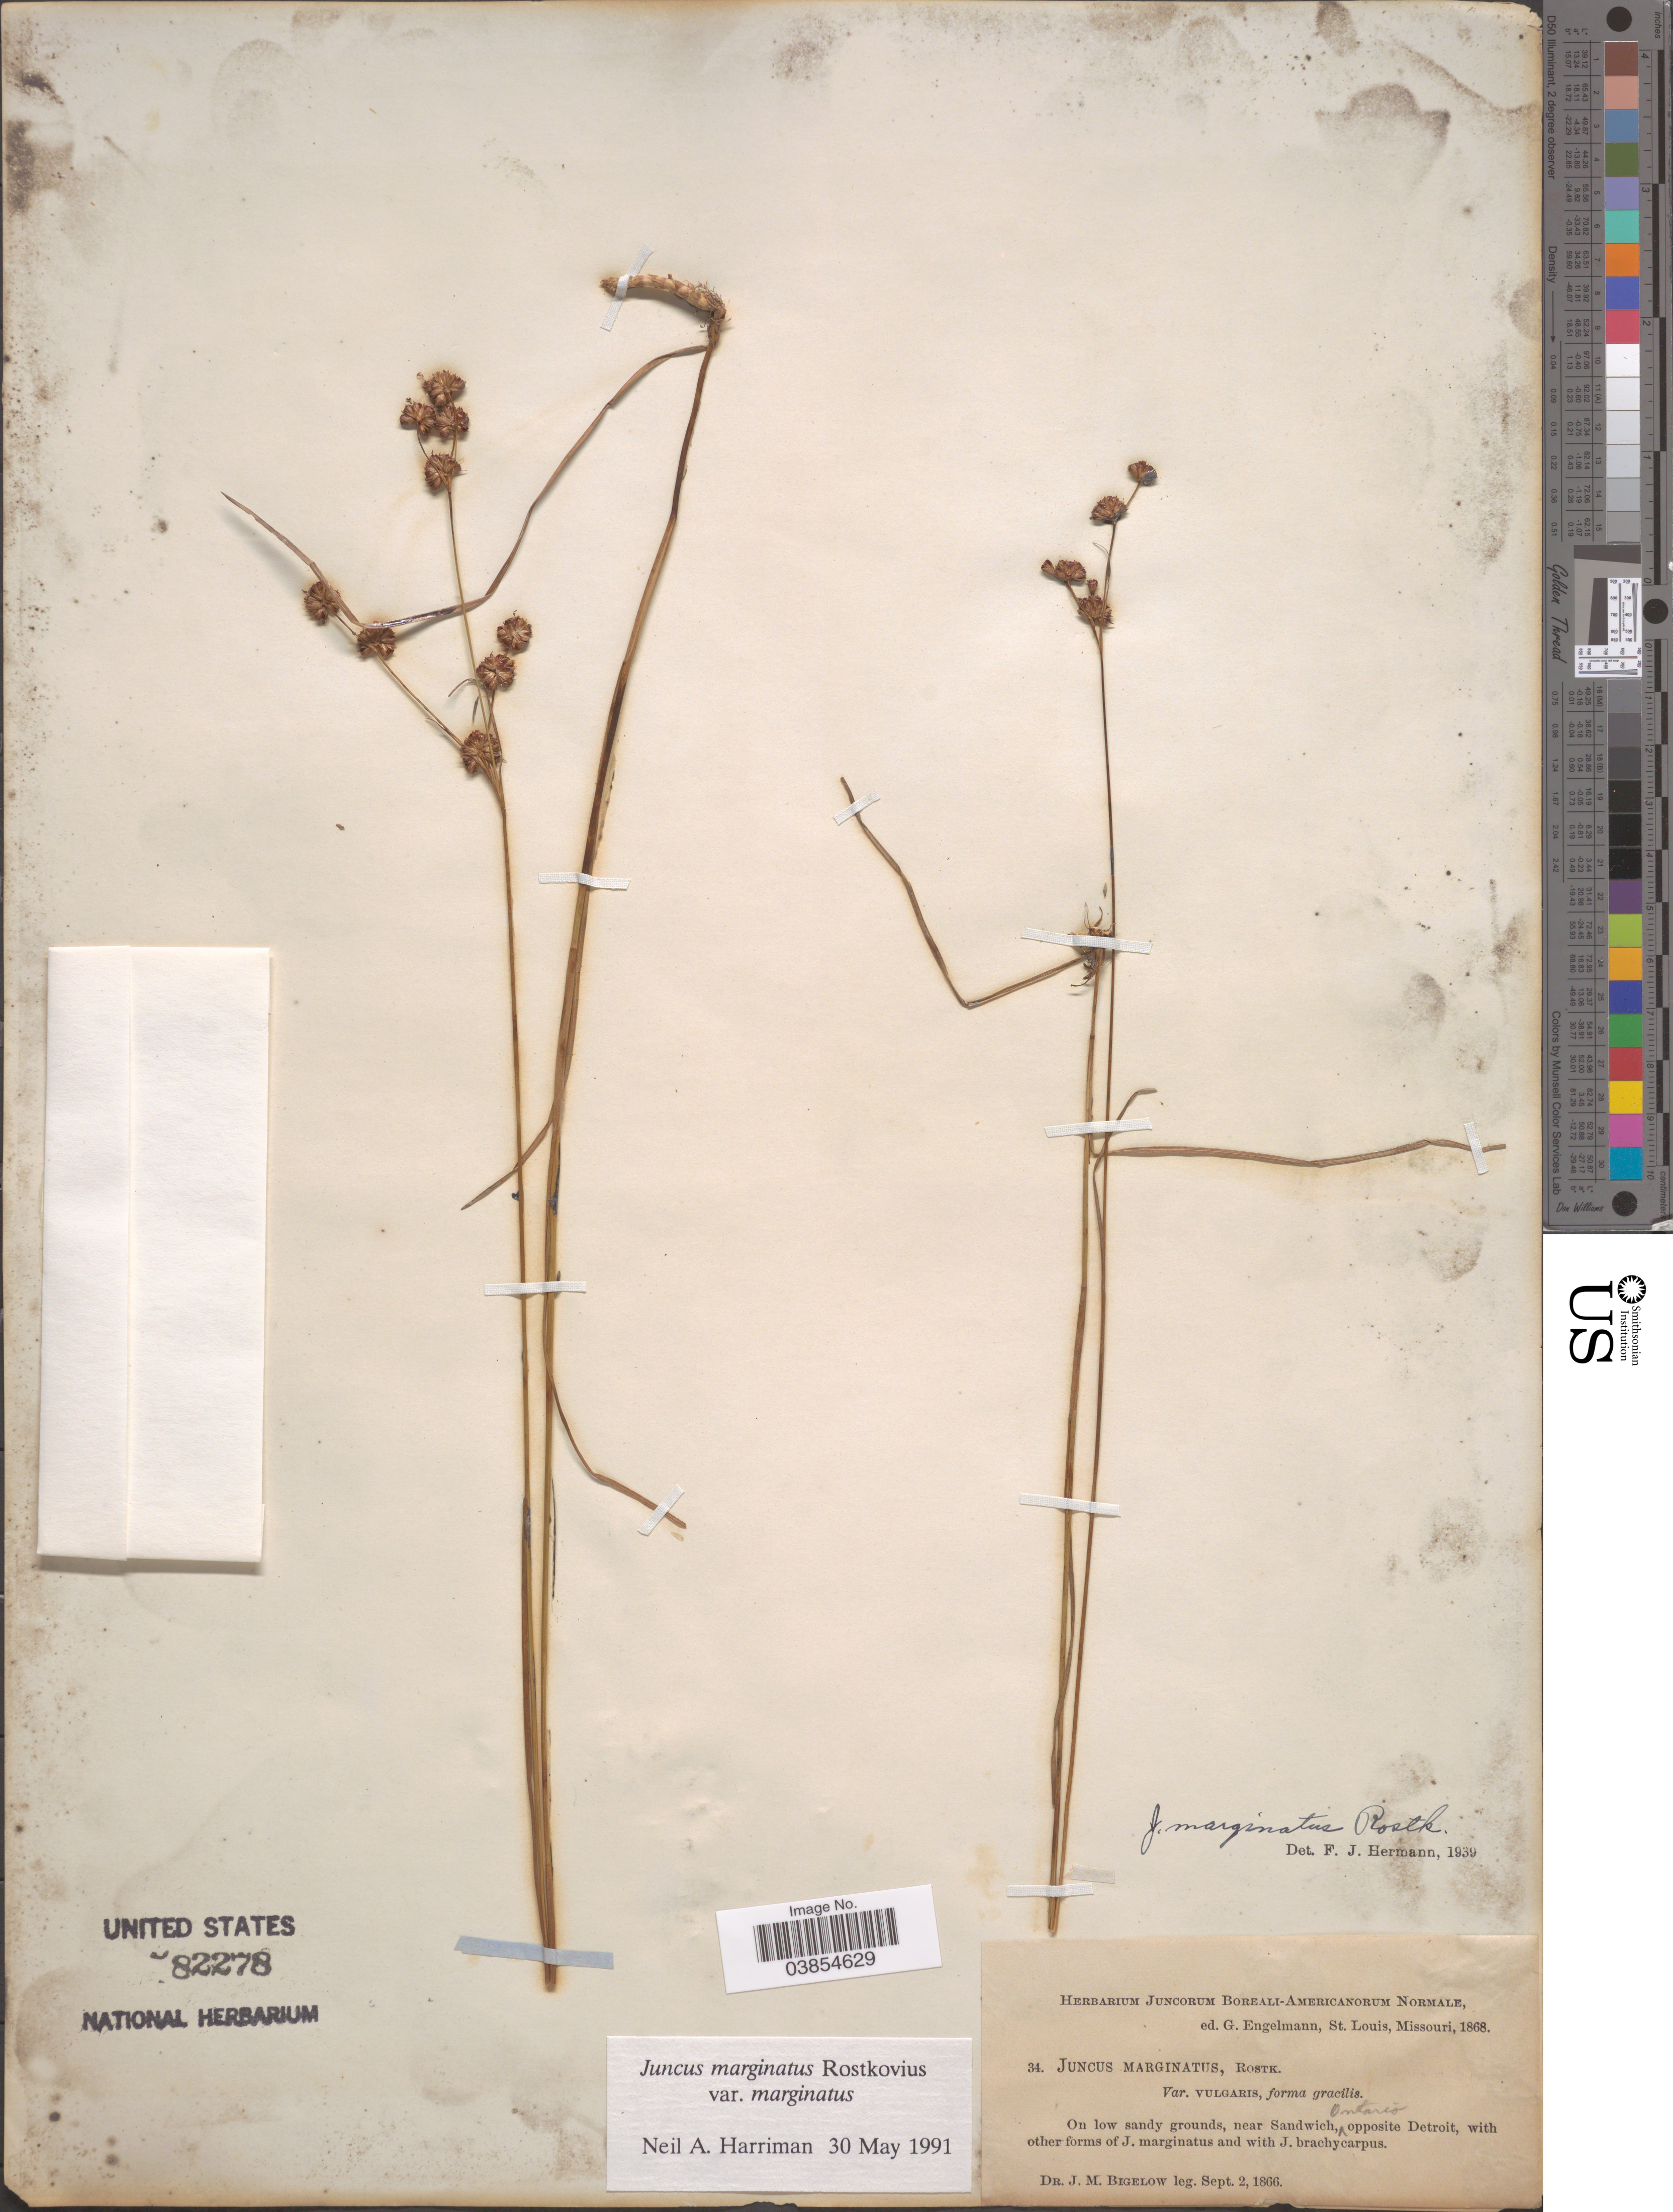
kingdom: Plantae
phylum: Tracheophyta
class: Liliopsida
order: Poales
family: Juncaceae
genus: Juncus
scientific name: Juncus marginatus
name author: Rostk.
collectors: J. M. Bigelow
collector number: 34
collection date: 1866-09-02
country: Canada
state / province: Ontario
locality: On low sandy grounds, near Sandwich, Ontario, opposite Detroit.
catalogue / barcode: US 82278